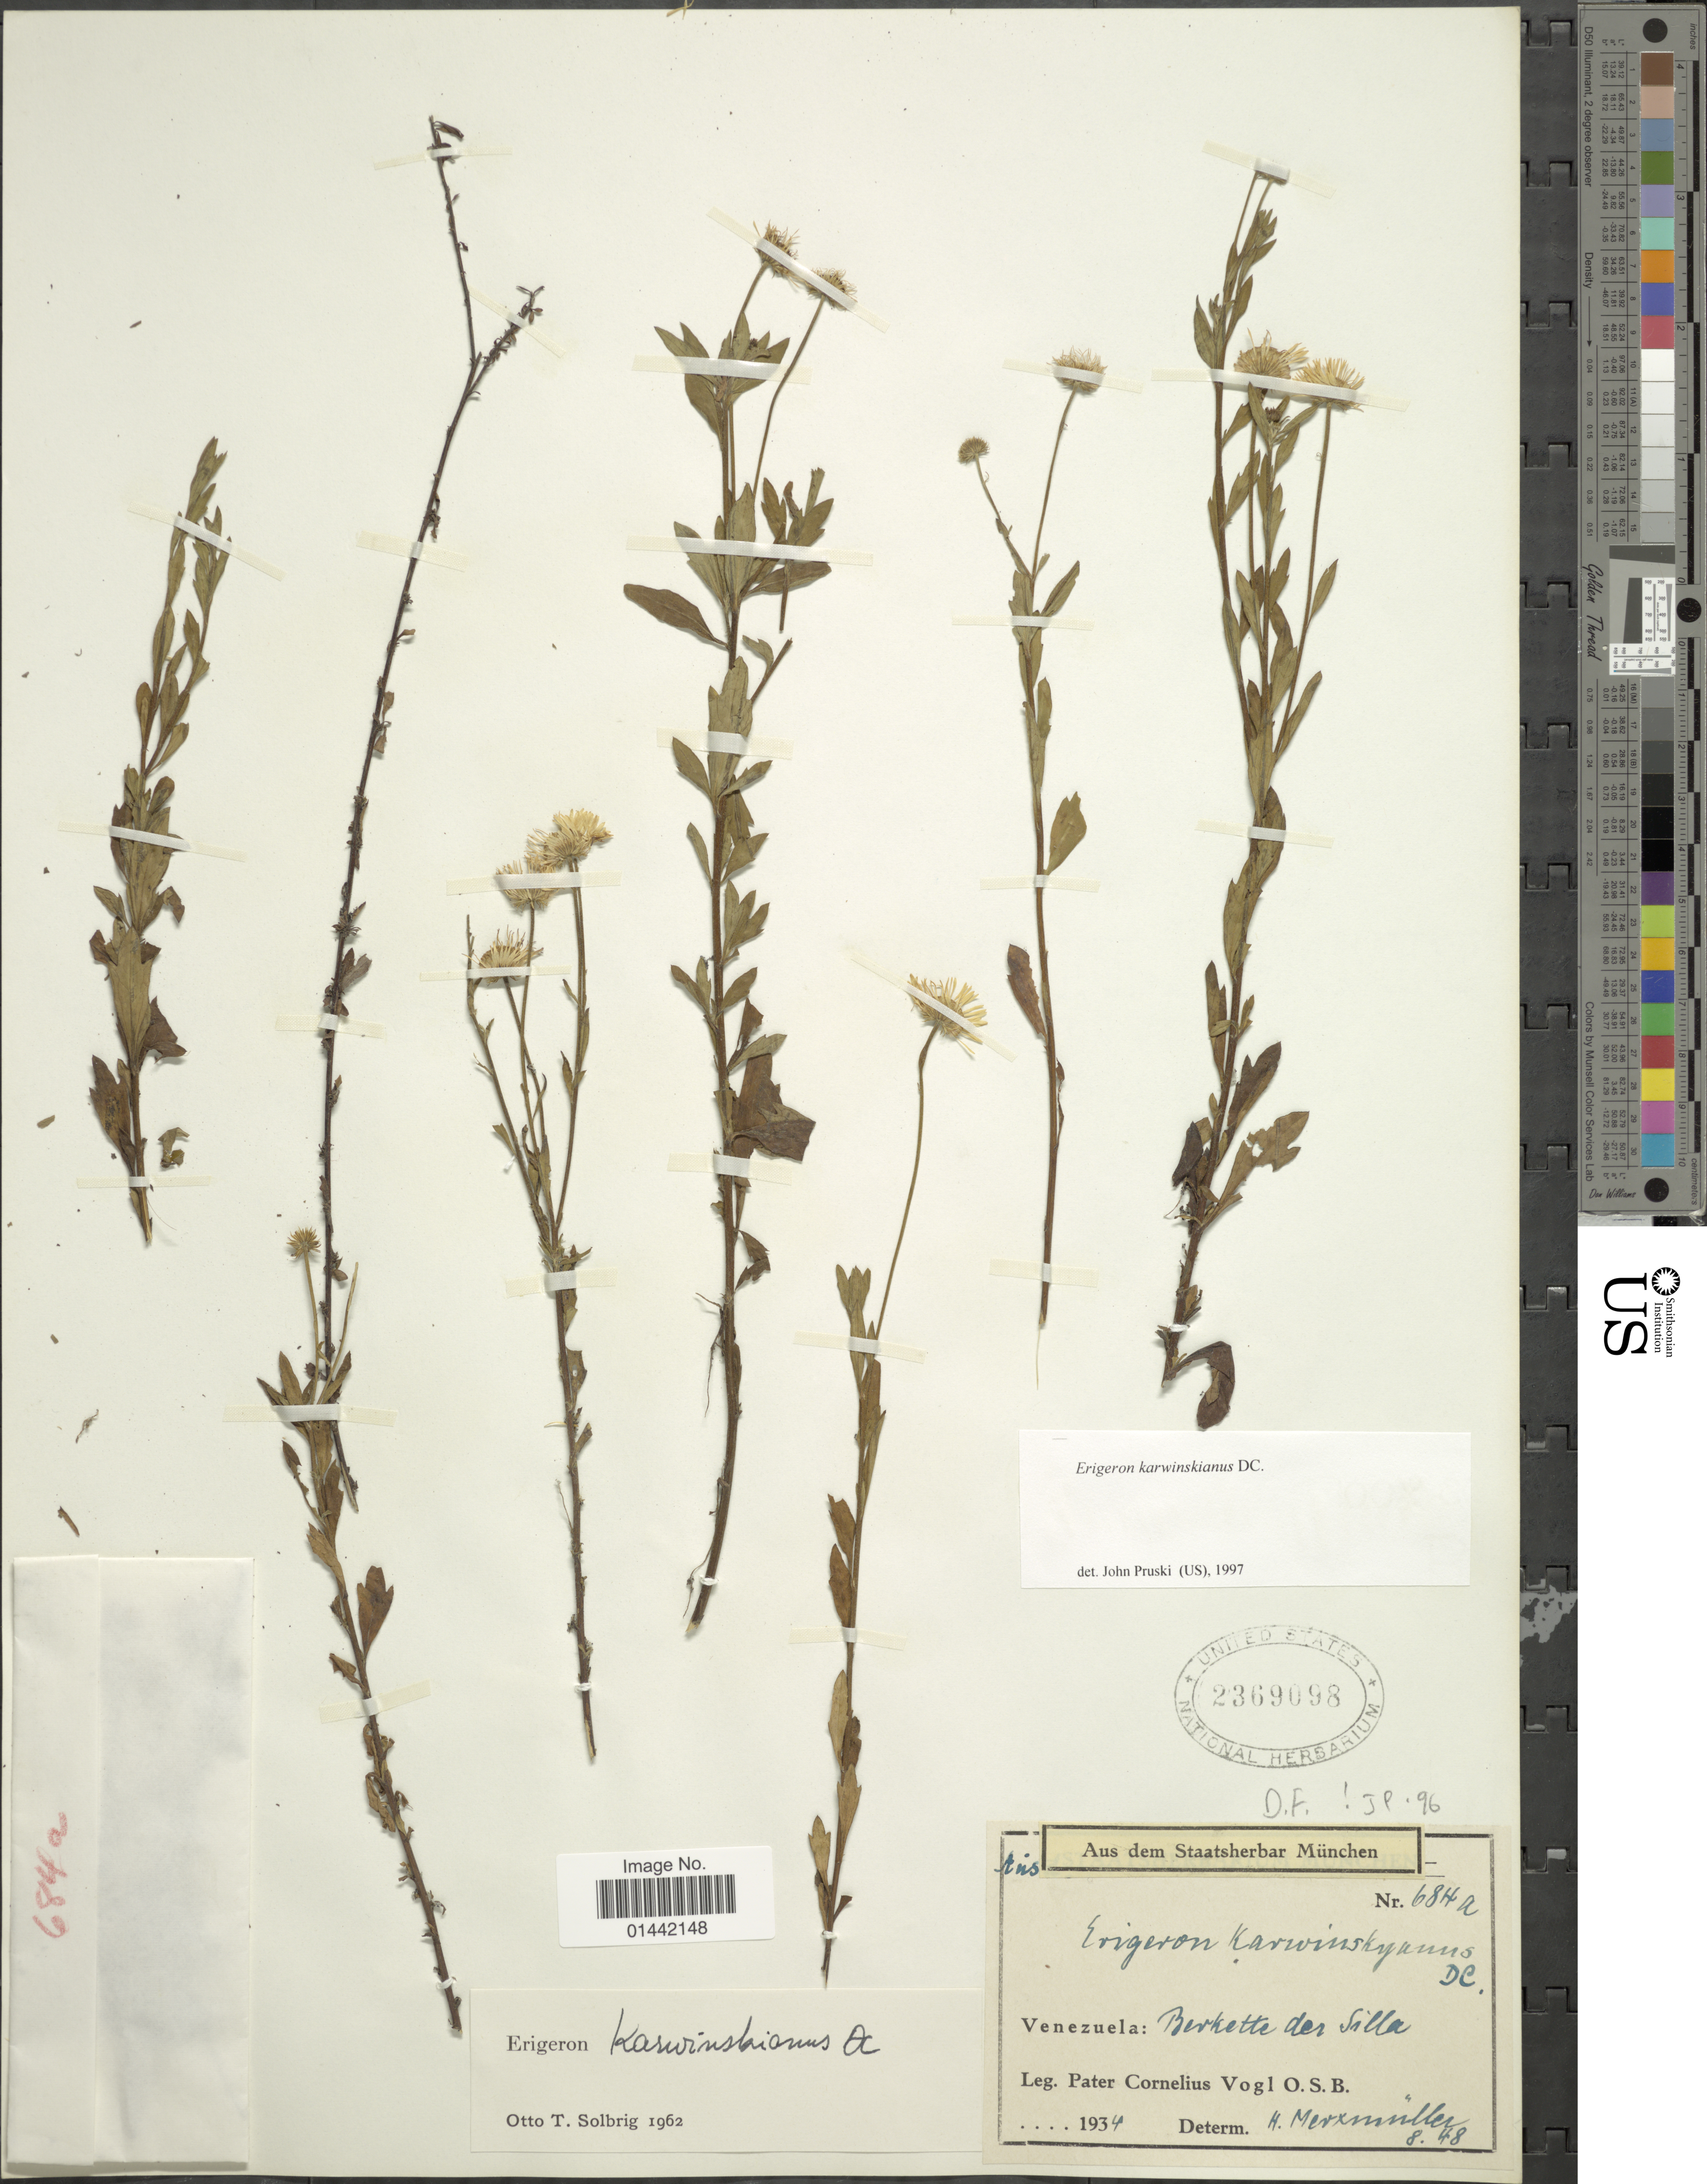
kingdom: Plantae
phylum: Tracheophyta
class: Magnoliopsida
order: Asterales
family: Asteraceae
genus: Erigeron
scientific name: Erigeron karvinskianus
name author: DC.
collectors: P. C. Vogl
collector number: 684a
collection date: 1934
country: Venezuela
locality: Berkette der Silla, D.F.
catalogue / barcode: US 2369098